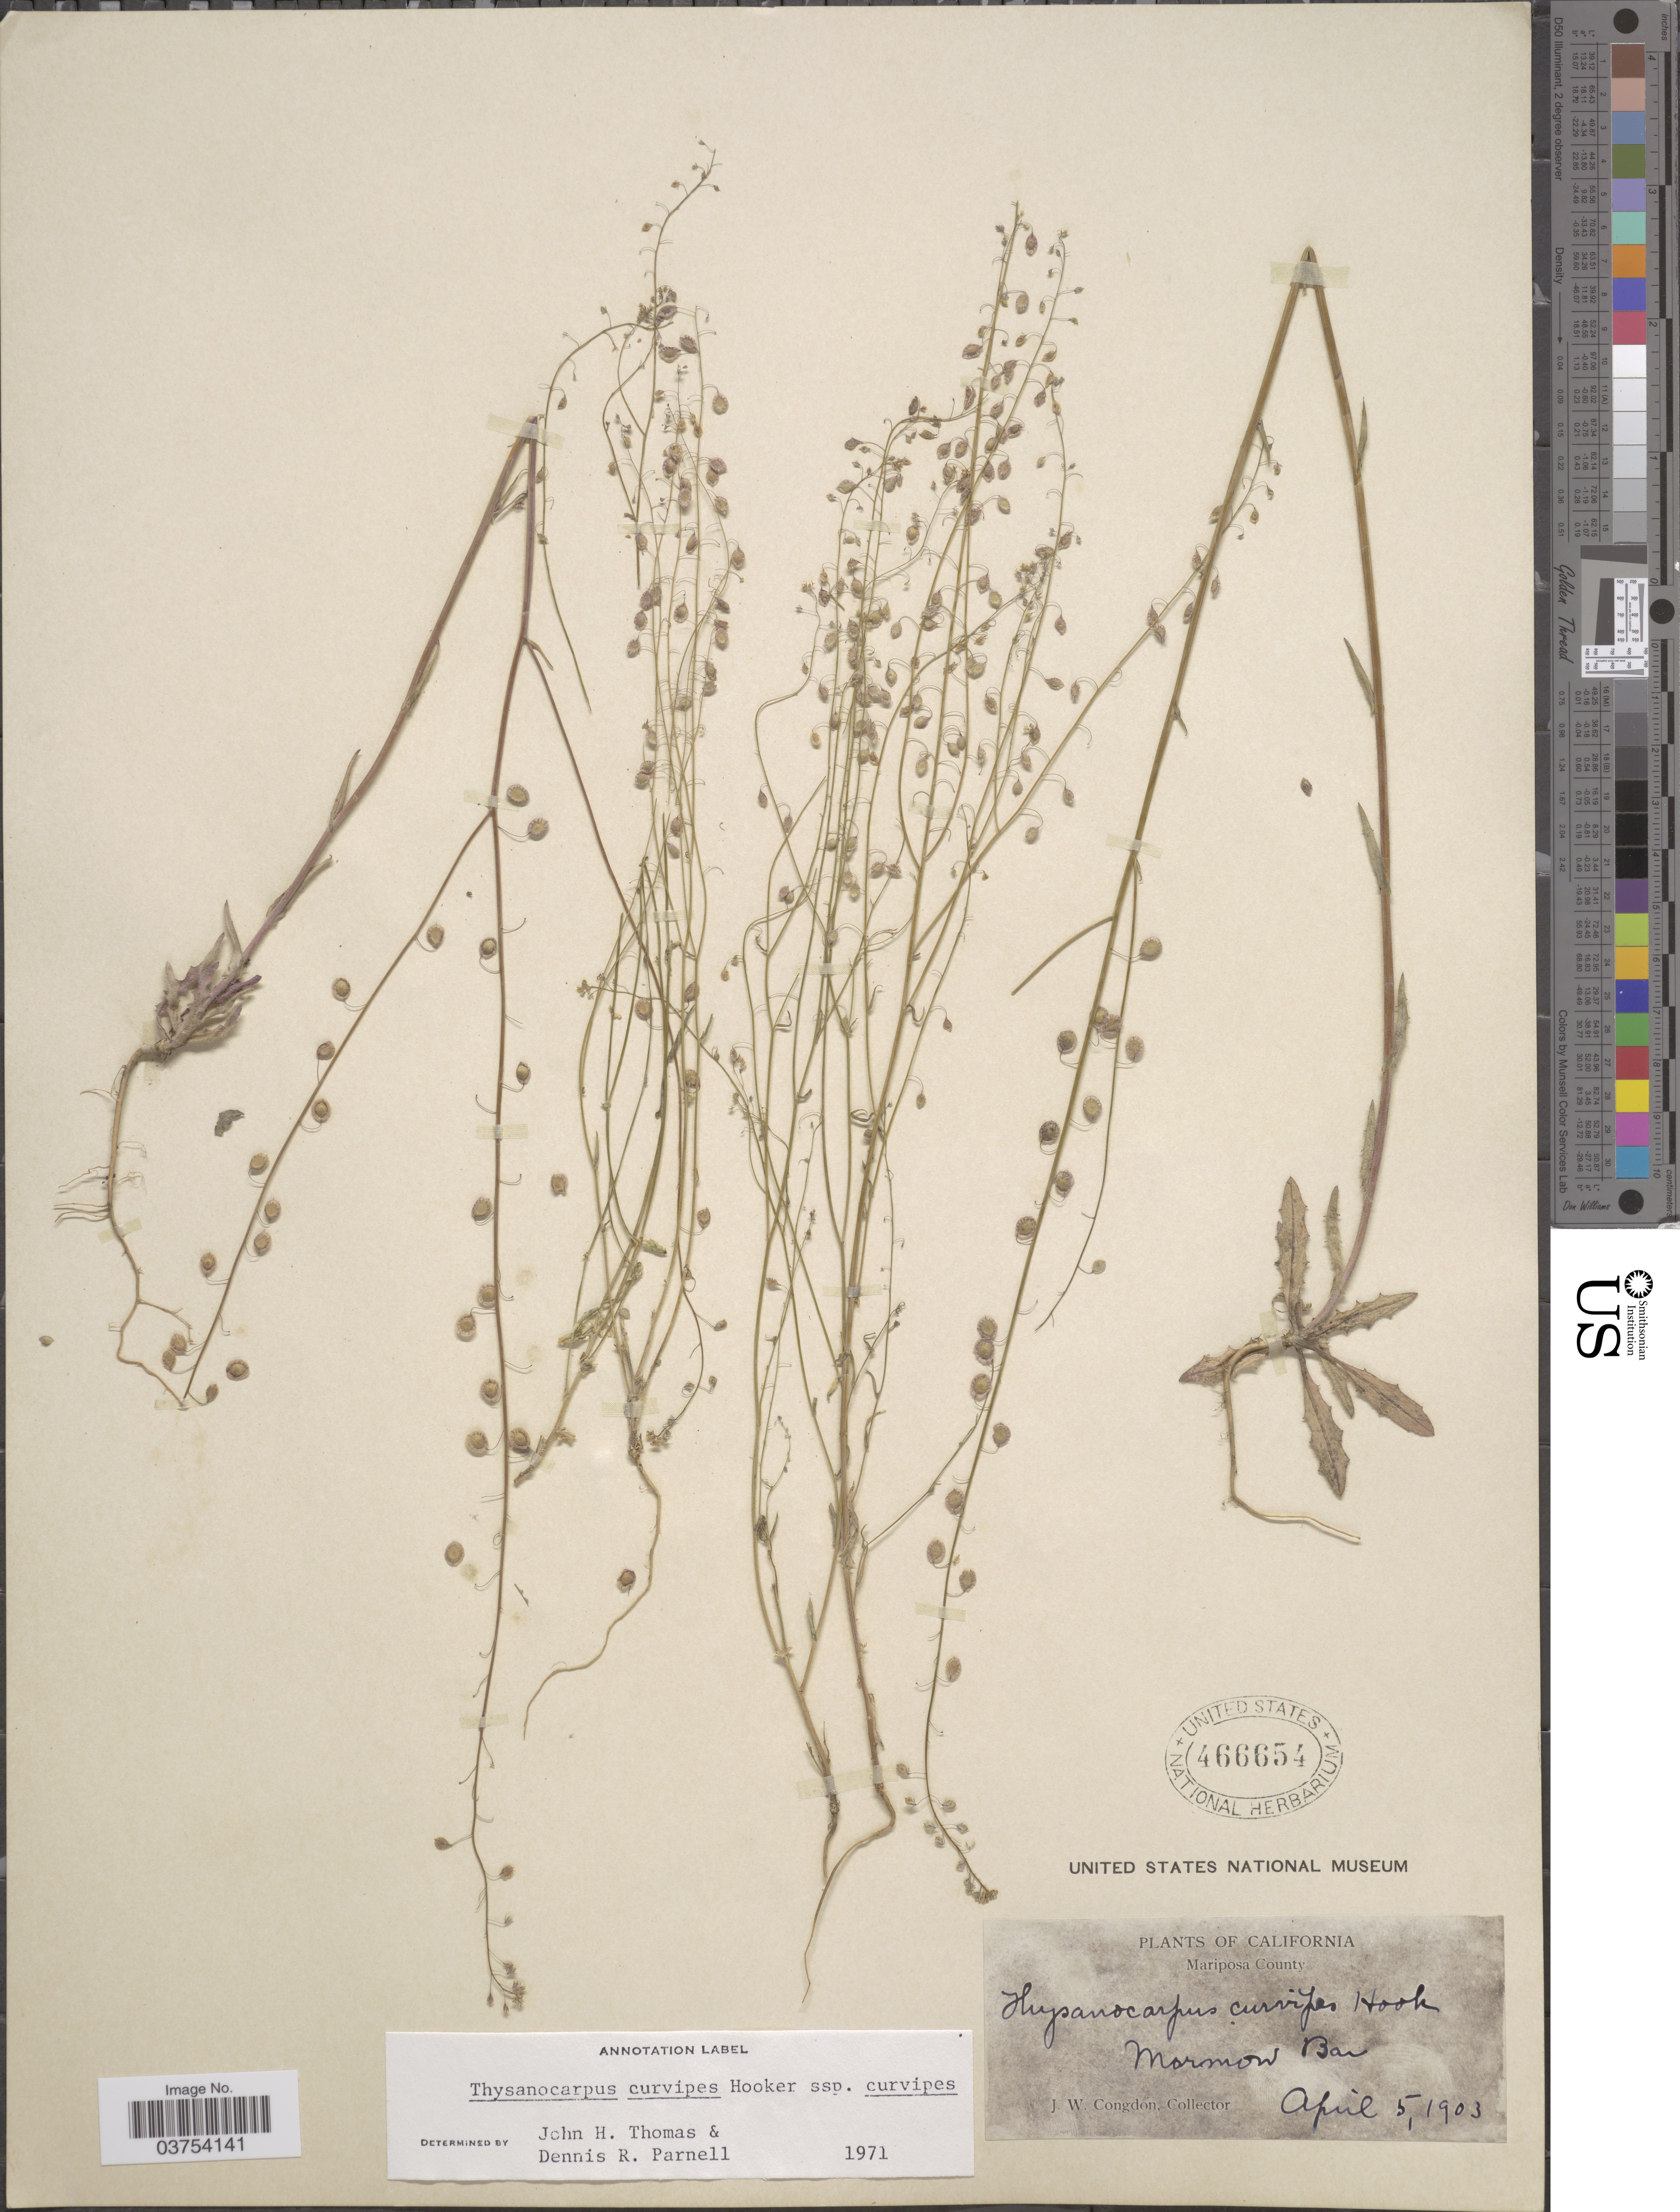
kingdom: Plantae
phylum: Tracheophyta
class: Magnoliopsida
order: Brassicales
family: Brassicaceae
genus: Thysanocarpus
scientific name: Thysanocarpus curvipes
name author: Hook.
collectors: J. W. Congdon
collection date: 1903-04-05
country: United States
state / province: California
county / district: Mariposa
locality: Mariposa County. Mormon Bar.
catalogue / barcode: US 466654